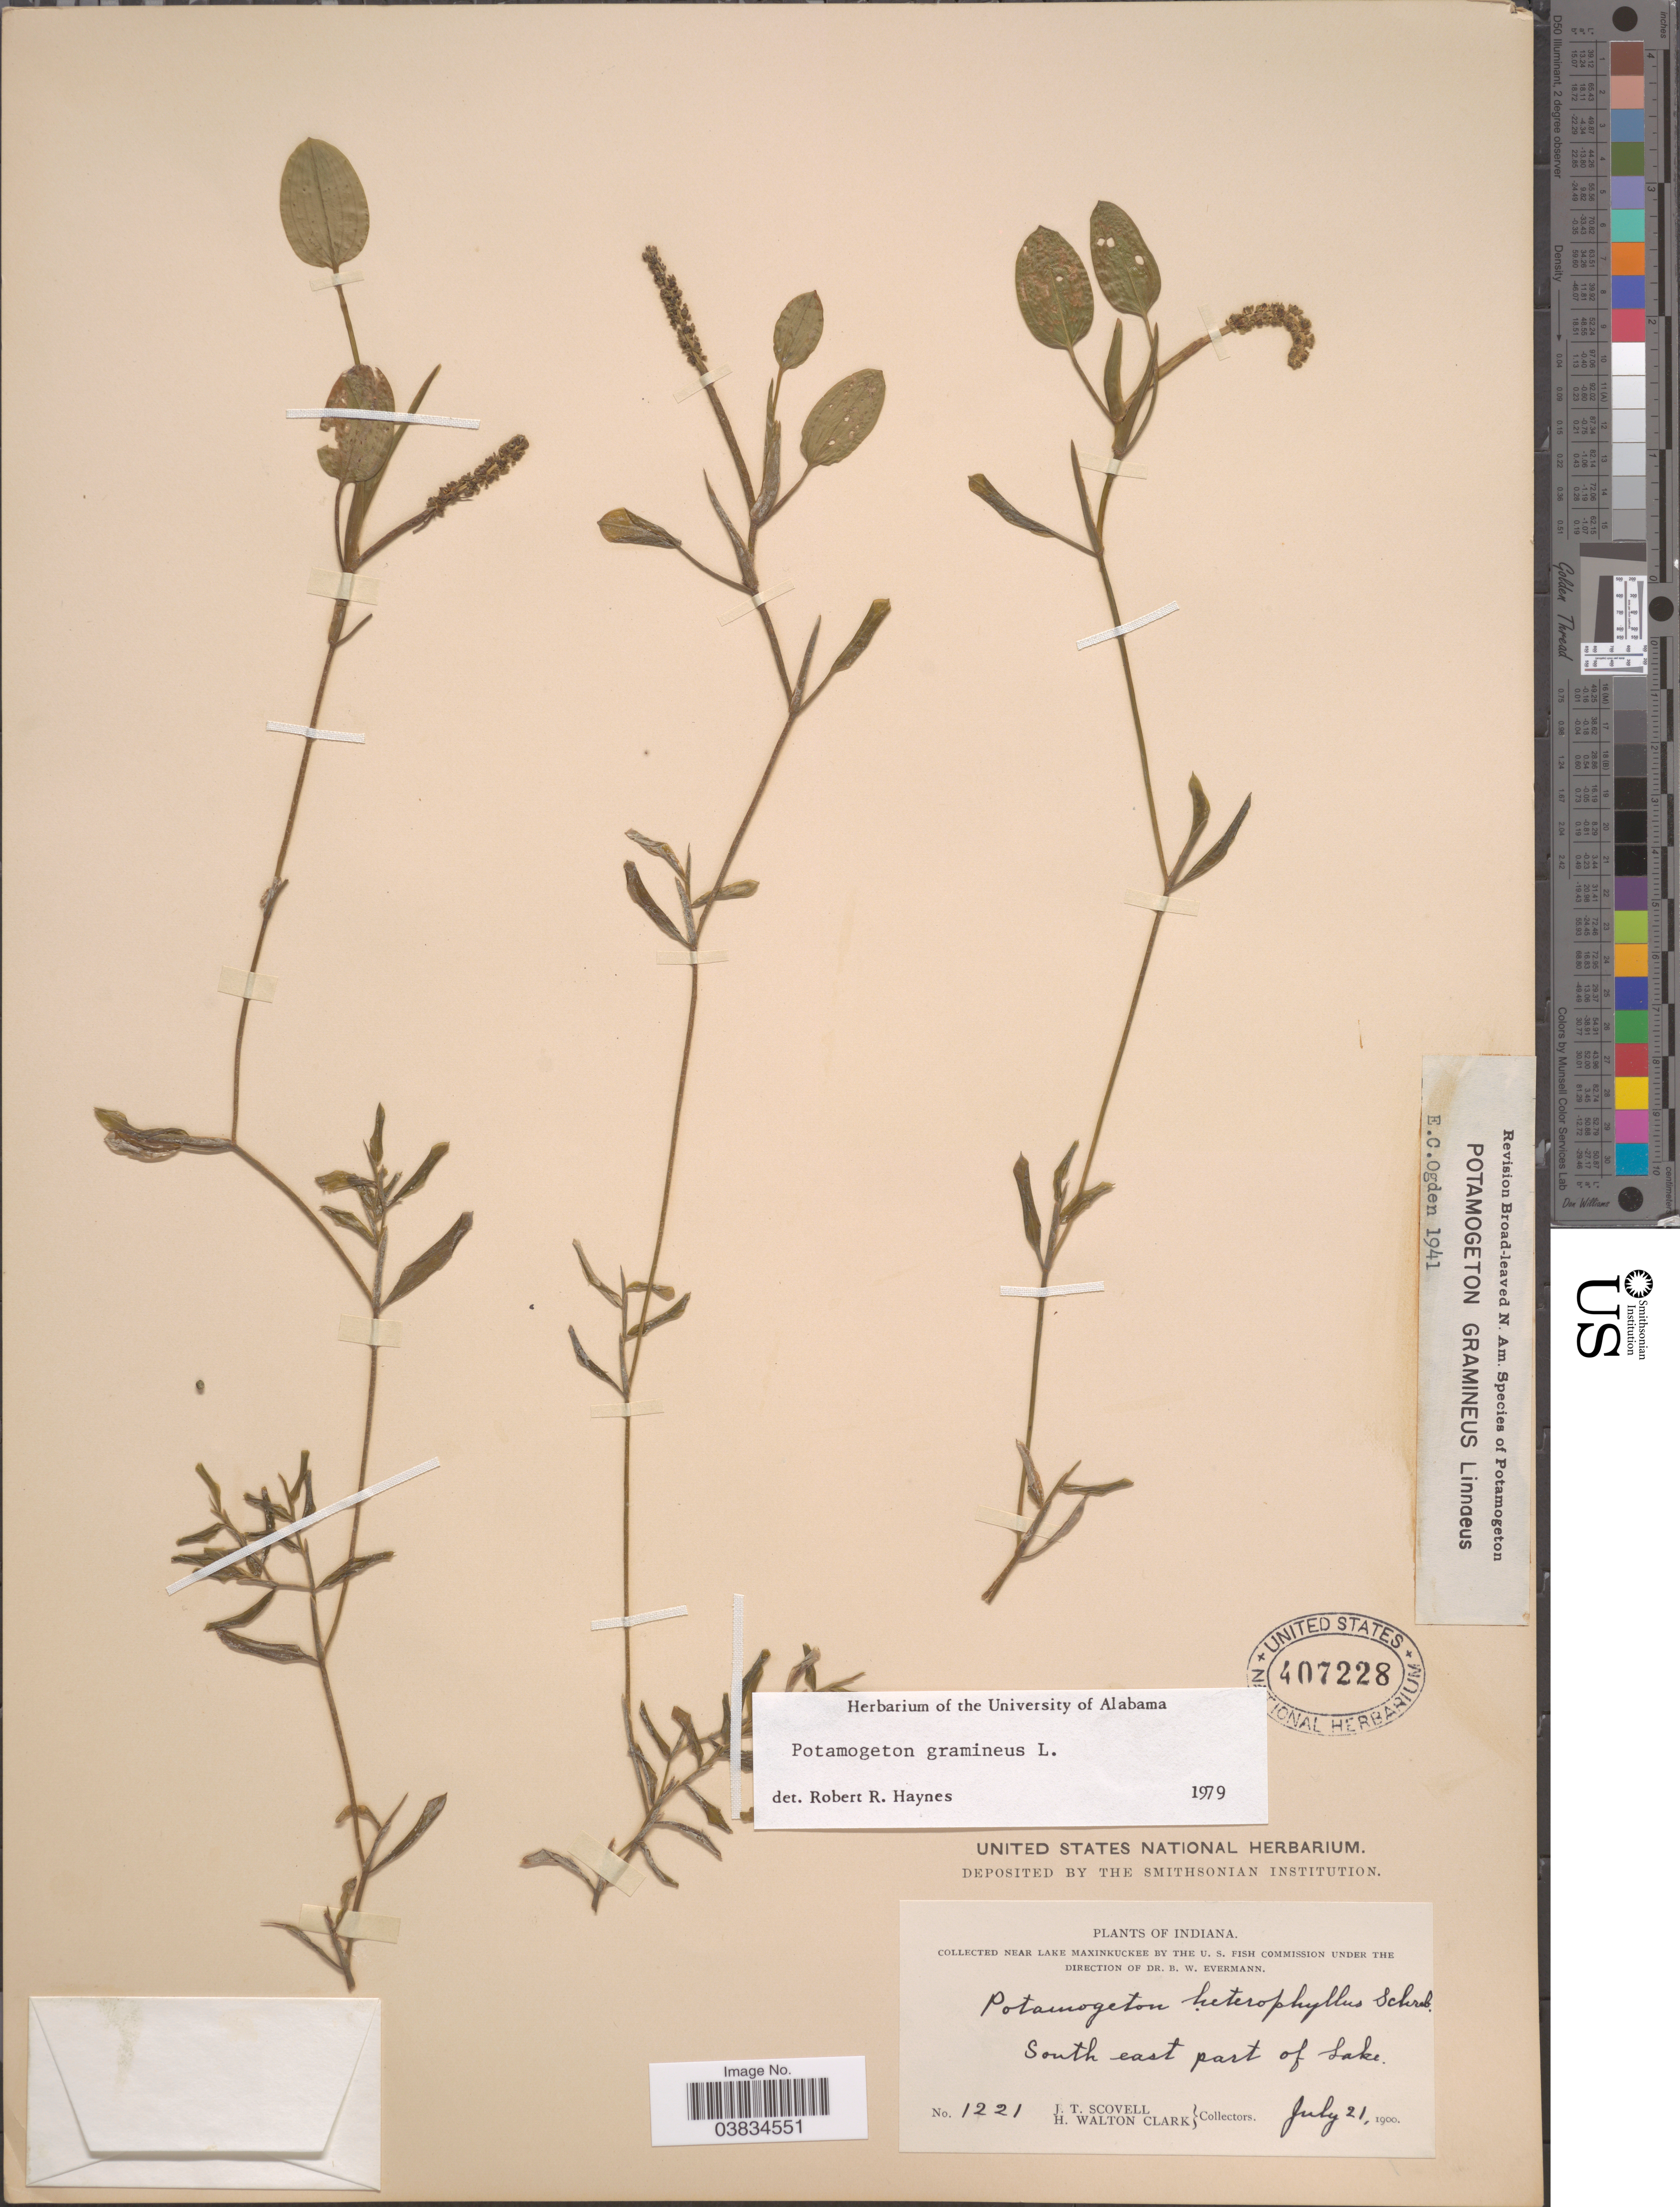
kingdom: Plantae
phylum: Tracheophyta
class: Liliopsida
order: Alismatales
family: Potamogetonaceae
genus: Potamogeton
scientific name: Potamogeton gramineus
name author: L.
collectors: J. T. Scovell & H. W. Clark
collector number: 1221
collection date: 1900-07-21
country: United States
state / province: Indiana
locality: Near Lake Maxinkuckee. South east part of Lake.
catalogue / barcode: US 407228